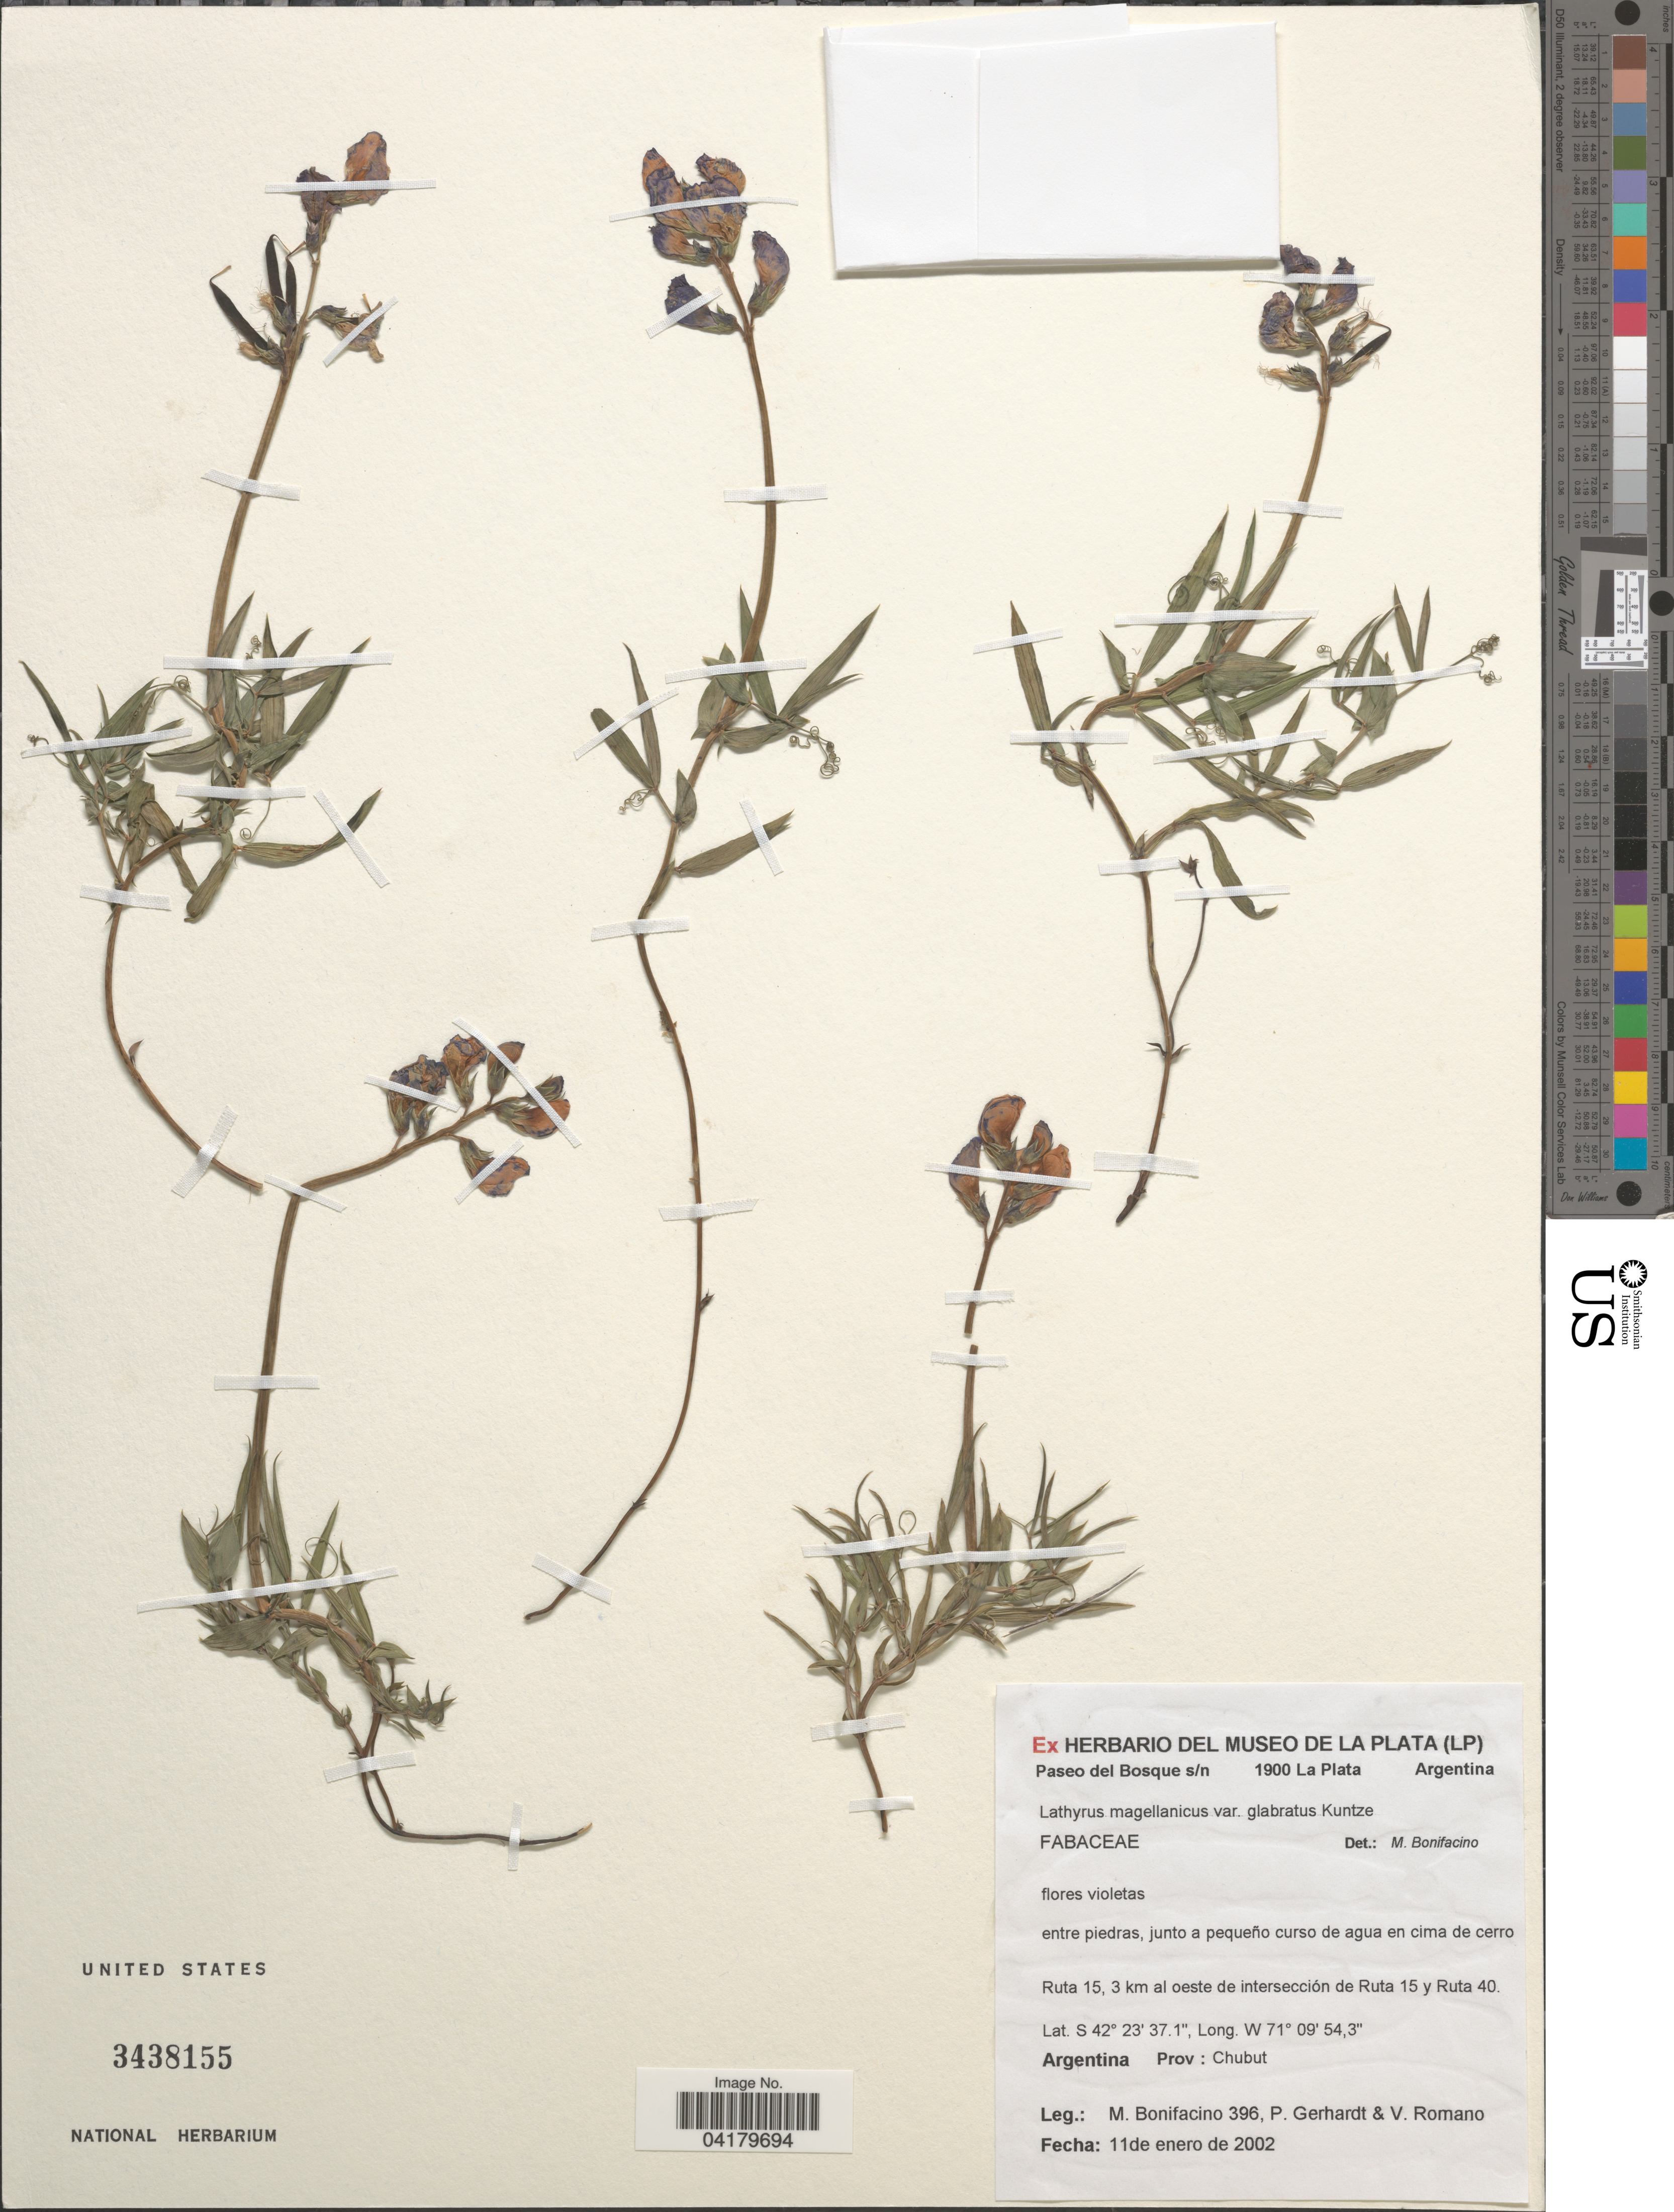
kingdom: Plantae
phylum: Tracheophyta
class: Magnoliopsida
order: Fabales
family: Fabaceae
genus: Lathyrus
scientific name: Lathyrus magellanicus var. glabratus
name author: Kuntze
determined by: Bonifacino, --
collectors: M. Bonifacino, P. Gerhardt & V. Romano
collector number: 396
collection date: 2002-01-11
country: Argentina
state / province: Chubut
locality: Ruta 15, 3 km al oeste de intersección de Ruta 15 y Ruta 40.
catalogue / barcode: US 3438155